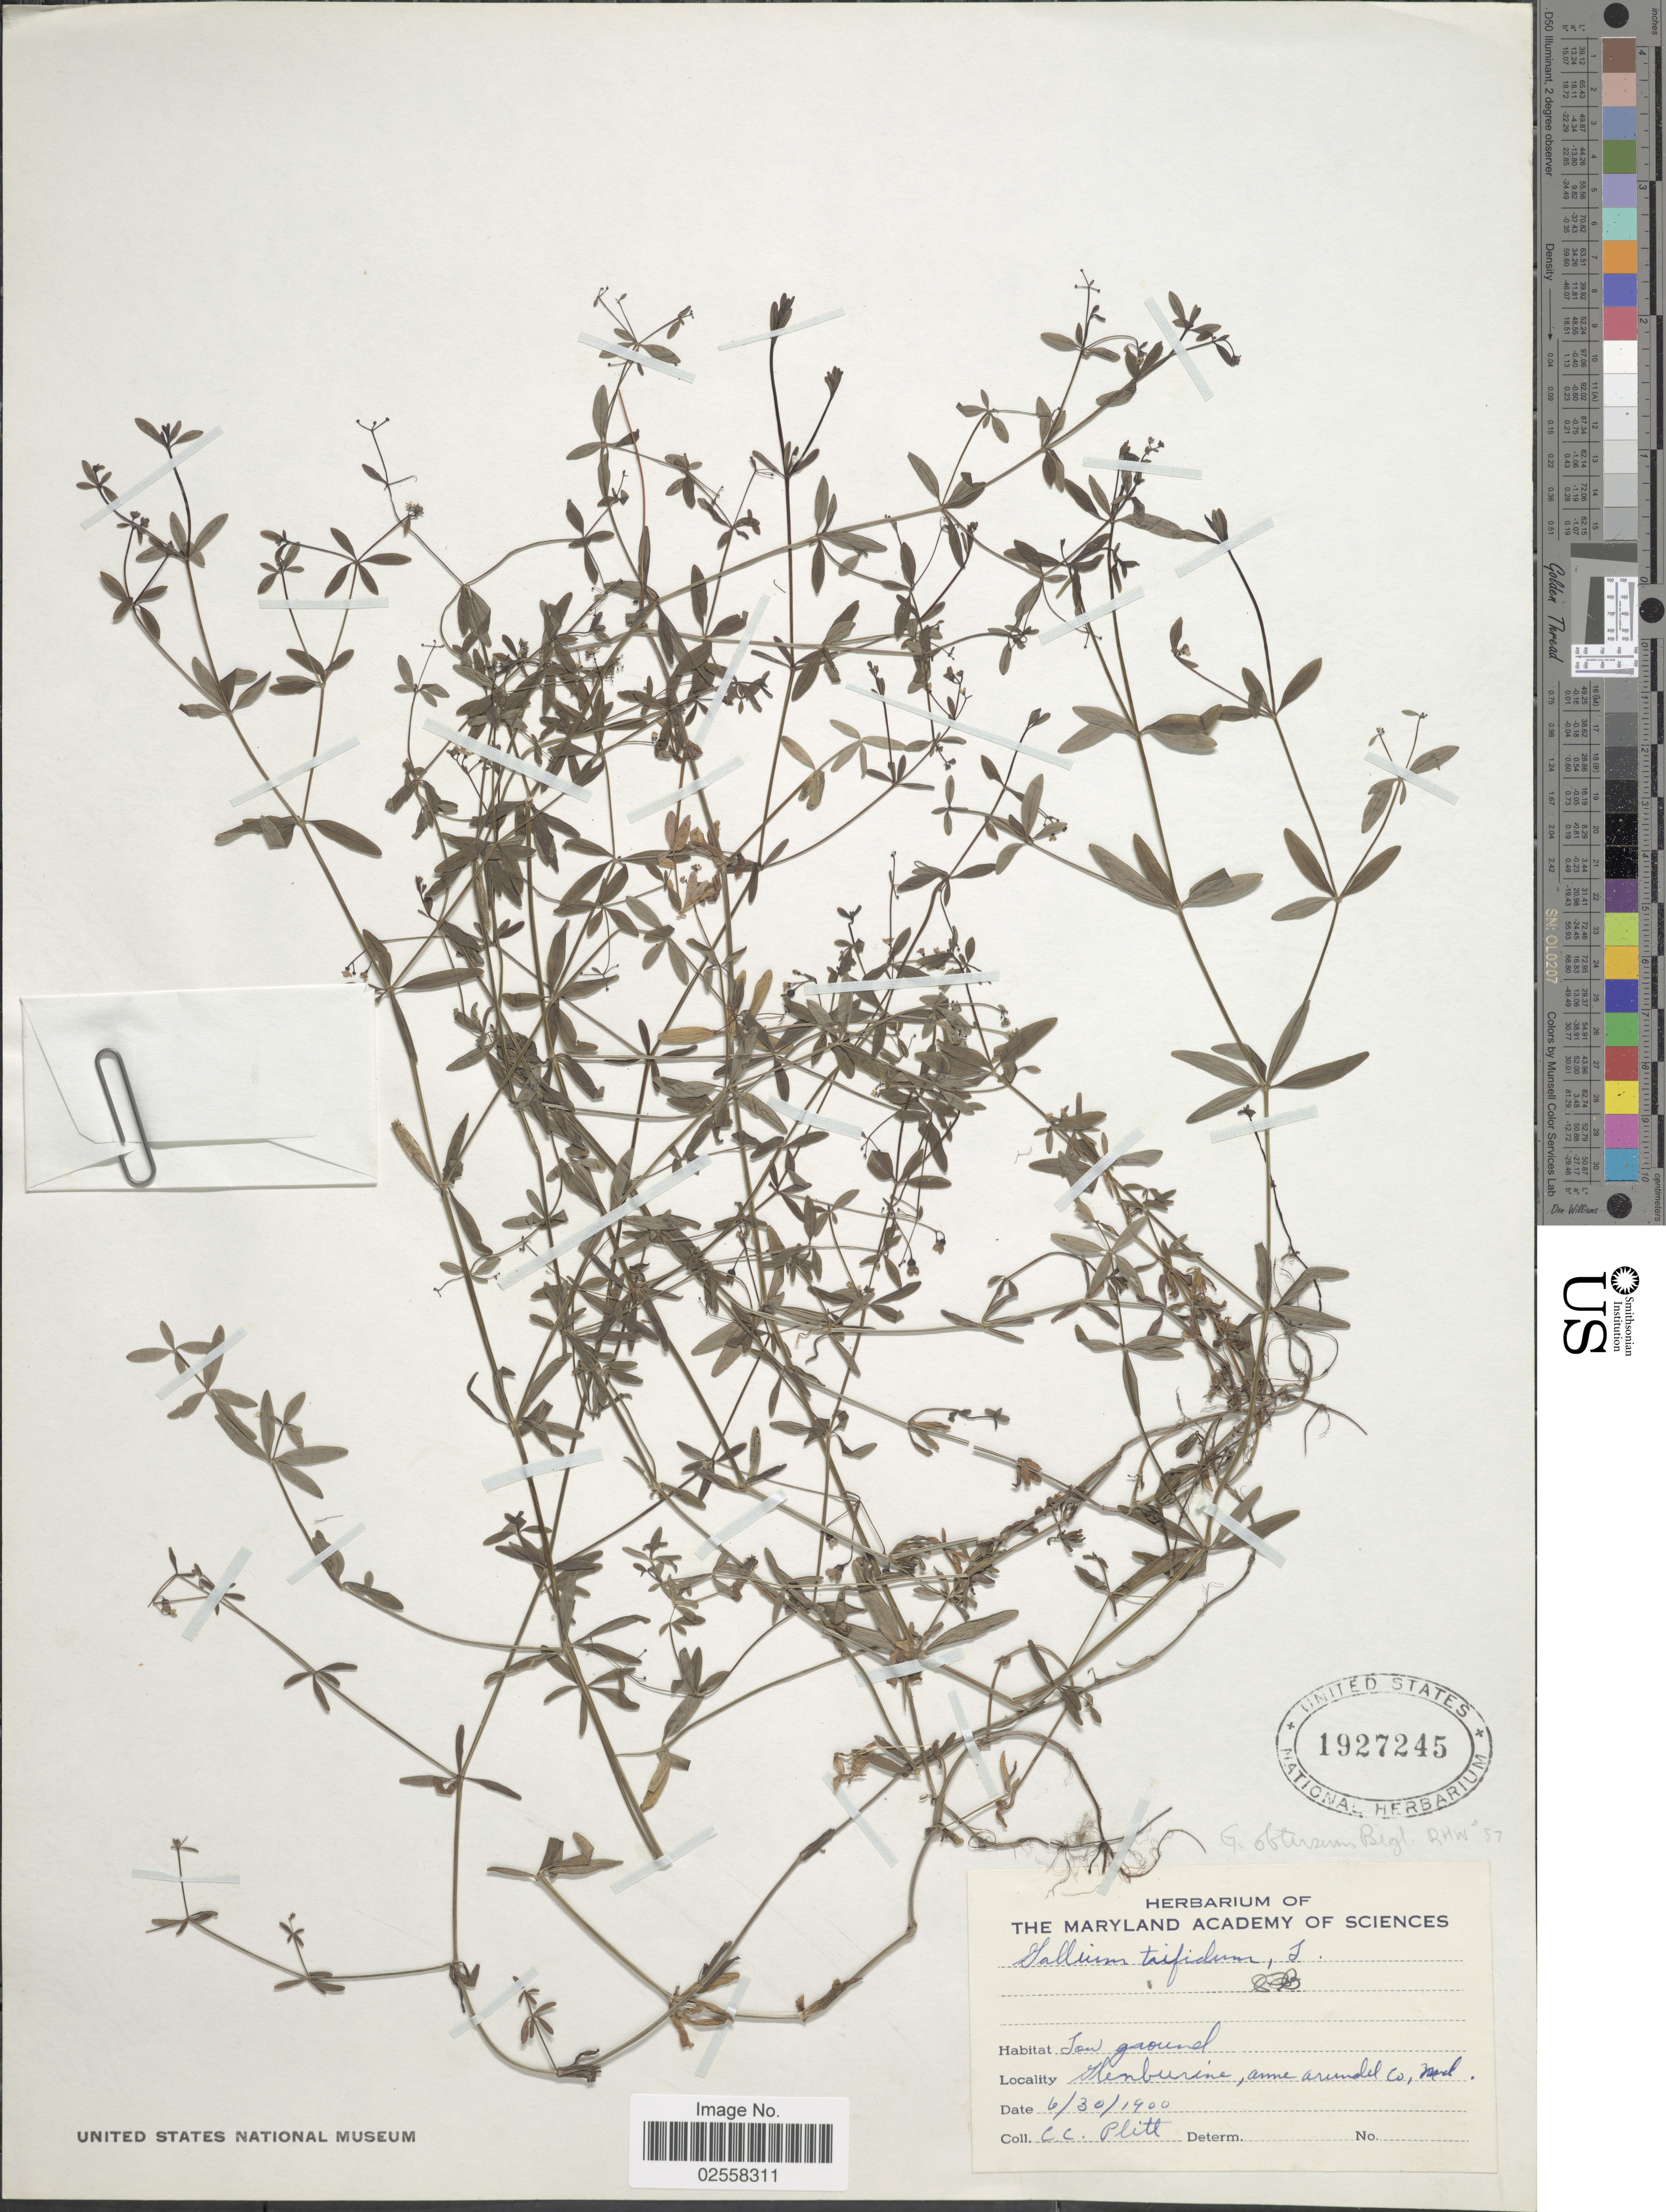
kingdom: Plantae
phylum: Tracheophyta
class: Magnoliopsida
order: Gentianales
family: Rubiaceae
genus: Galium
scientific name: Galium obtusum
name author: Bigelow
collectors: C. Plitt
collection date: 1900-06-30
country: United States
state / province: Michigan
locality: Henburine, Anne Arundel Co, Mich.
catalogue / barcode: US 1927245